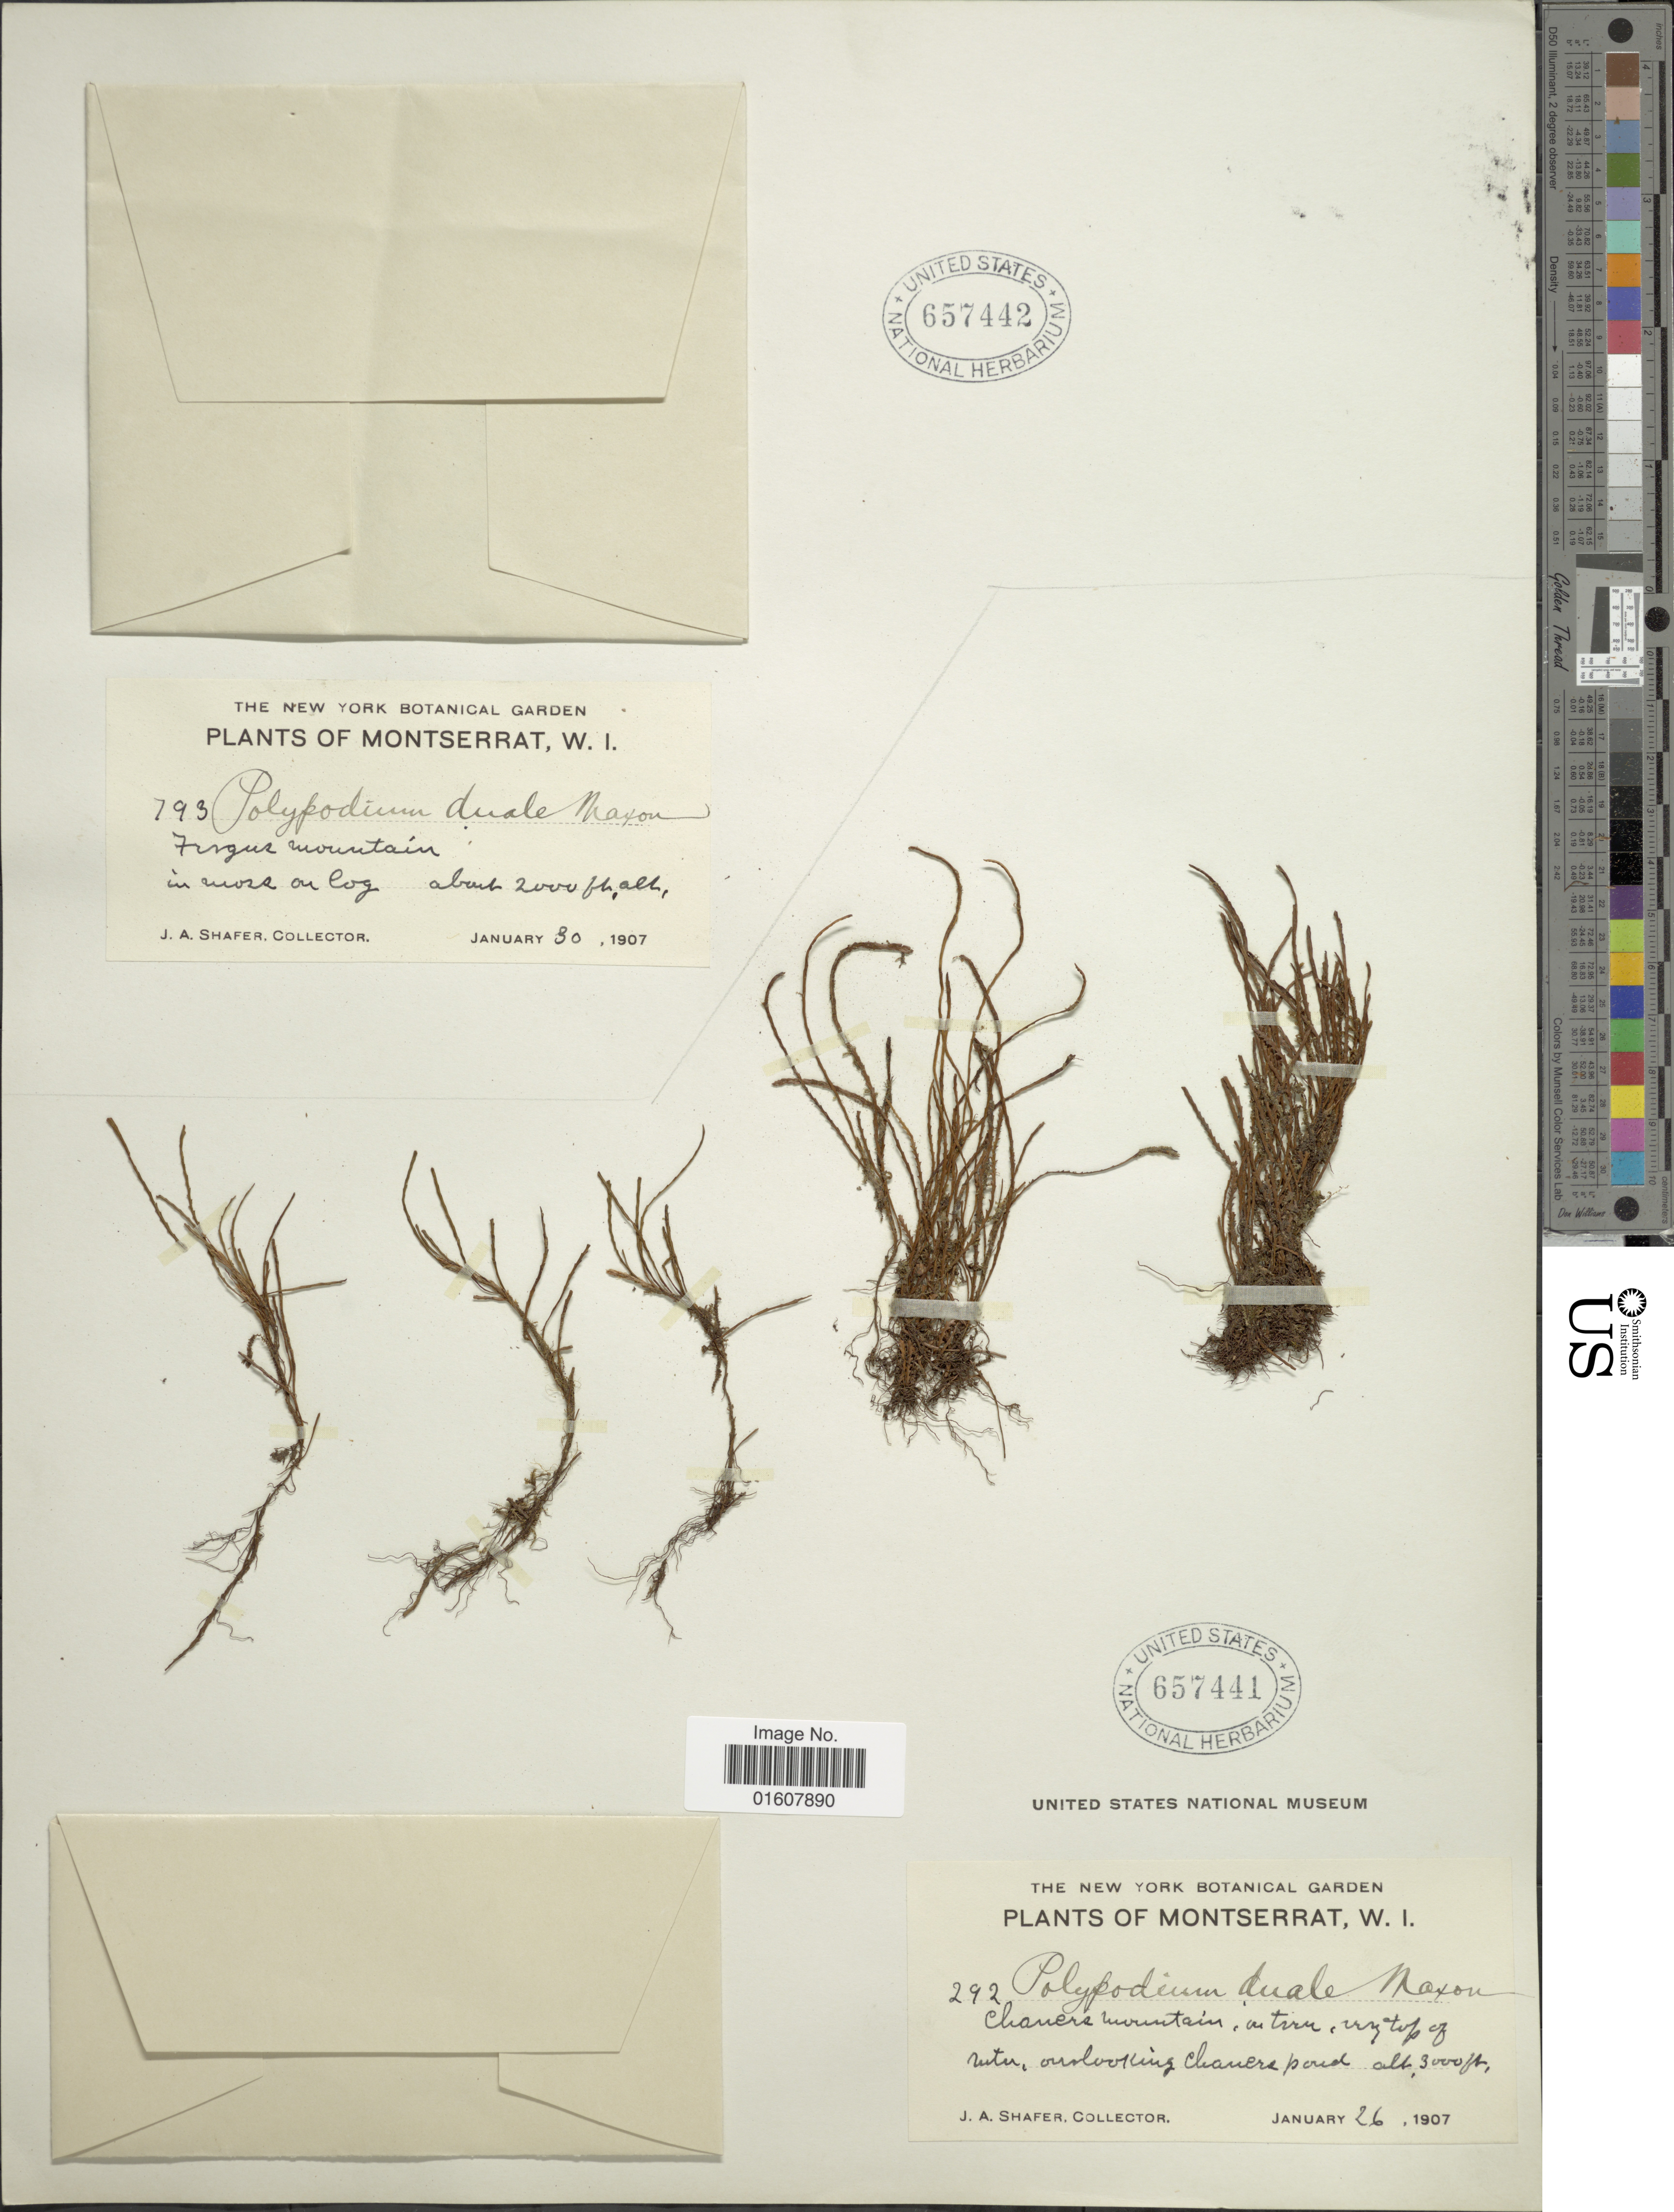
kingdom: Plantae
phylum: Tracheophyta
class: Polypodiopsida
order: Polypodiales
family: Polypodiaceae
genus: Cochlidium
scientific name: Cochlidium serrulatum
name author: (Sw.) L.E. Bishop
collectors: J. A. Shafer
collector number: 793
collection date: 1907-01-30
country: Montserrat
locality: W. I. Fergus mountain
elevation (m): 610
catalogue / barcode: US 657442-2